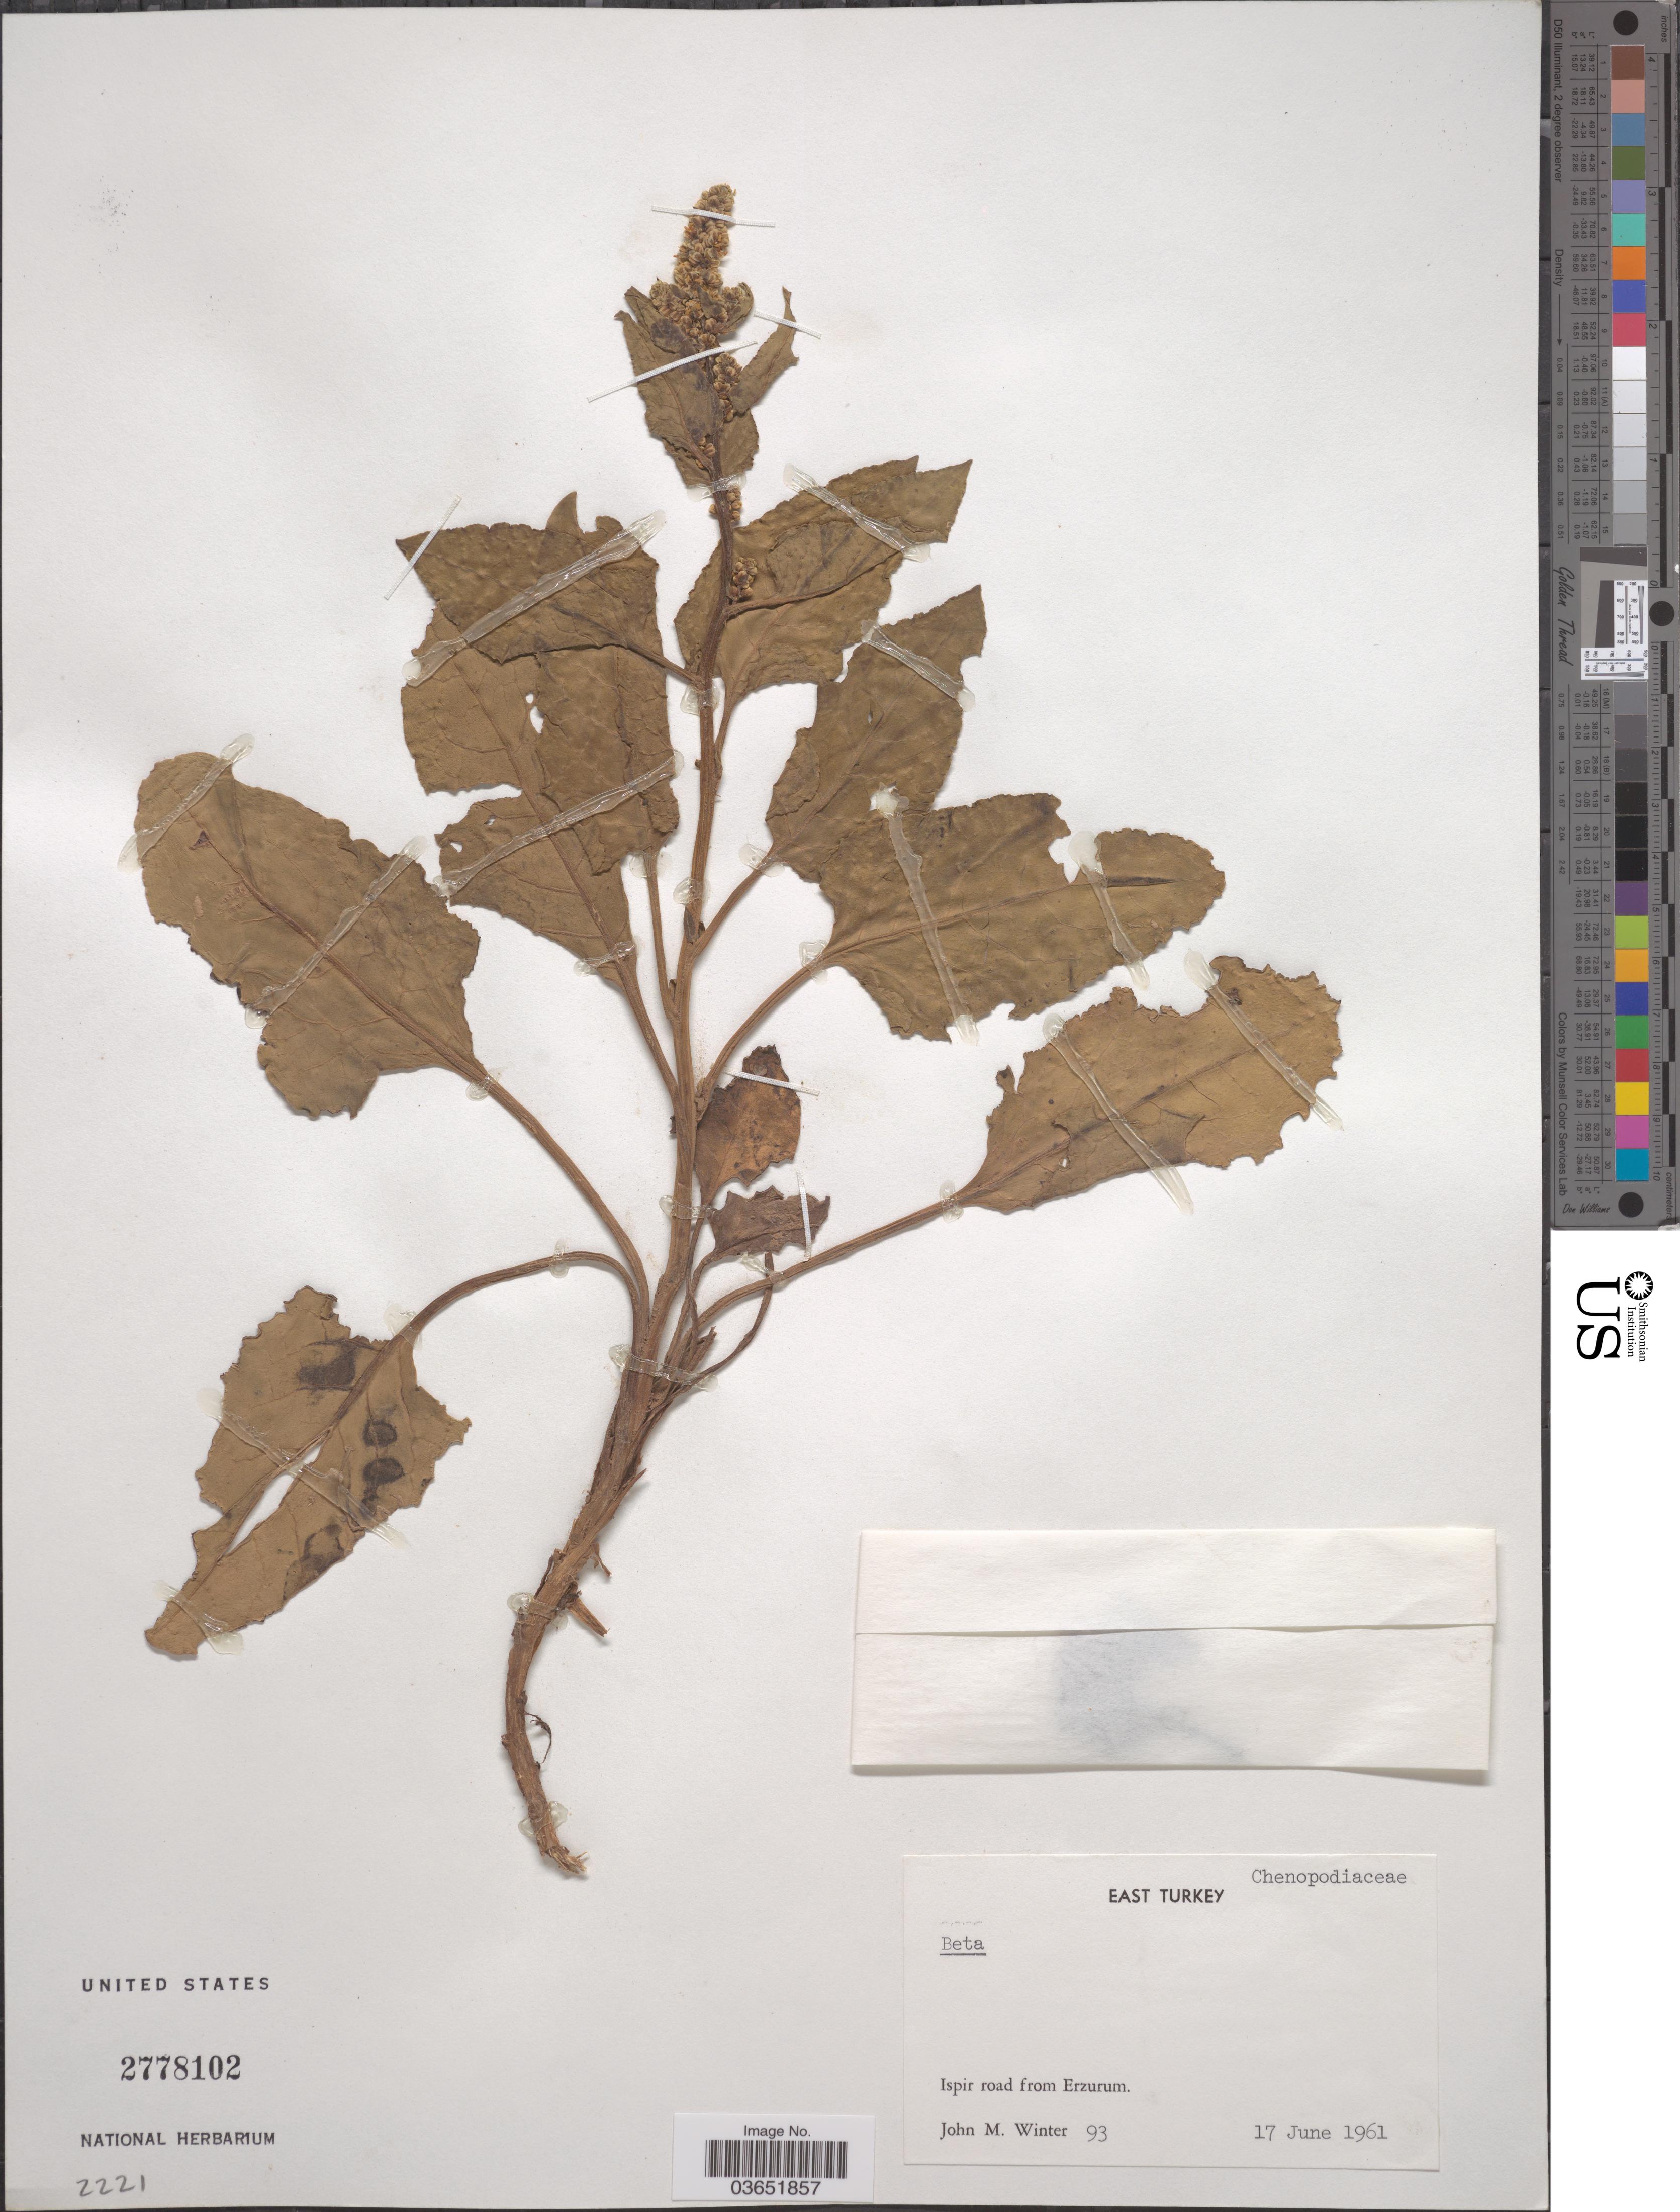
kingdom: Plantae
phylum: Tracheophyta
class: Magnoliopsida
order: Caryophyllales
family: Amaranthaceae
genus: Beta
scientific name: Beta sp.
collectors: J. M. Winter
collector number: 93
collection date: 1961-06-17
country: Turkey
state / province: Erzurum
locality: East Turkey. Ispir road from Erzurum.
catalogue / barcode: US 2778102